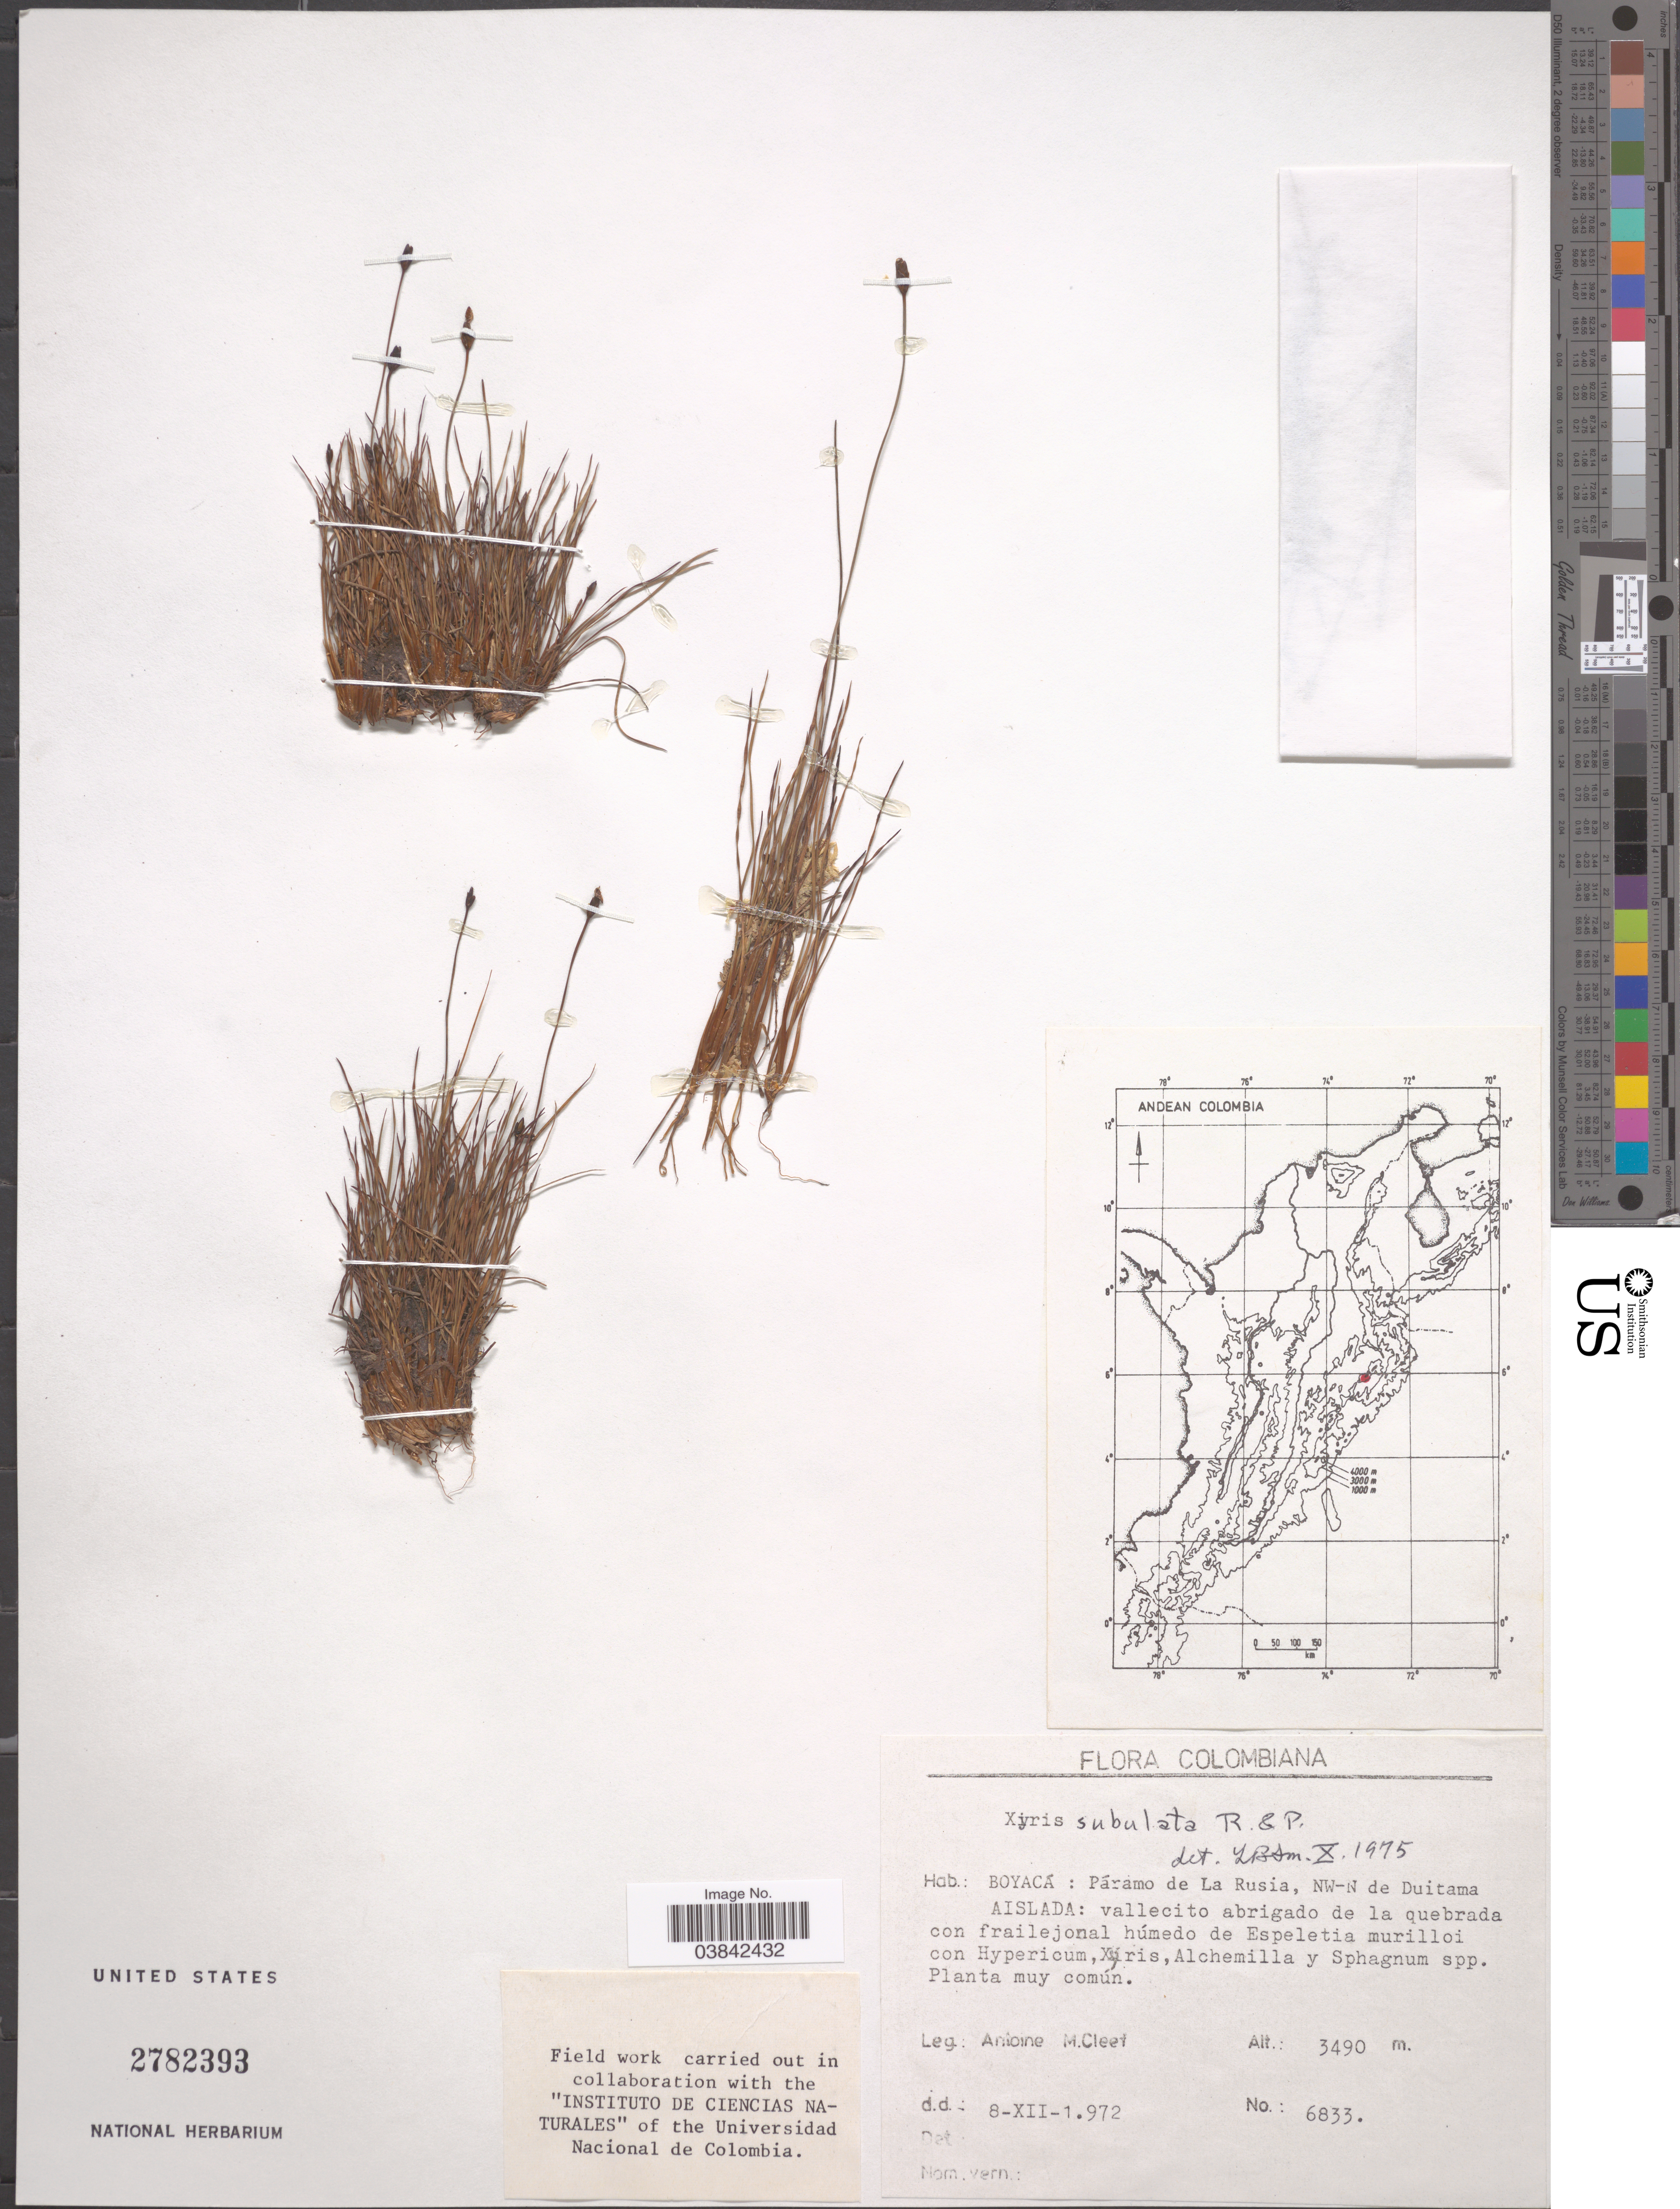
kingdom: Plantae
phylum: Tracheophyta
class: Liliopsida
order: Poales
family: Xyridaceae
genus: Xyris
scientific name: Xyris subulata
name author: Ruiz & Pav.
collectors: A. M. Cleef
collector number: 6833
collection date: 1972-12-08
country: Colombia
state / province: Boyacá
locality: Páramo de La Rusia, NW-N de Duitama Aislada: vallecito abrigado de la quebrada con frailejonal húmedo.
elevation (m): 3490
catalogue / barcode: US 2782393